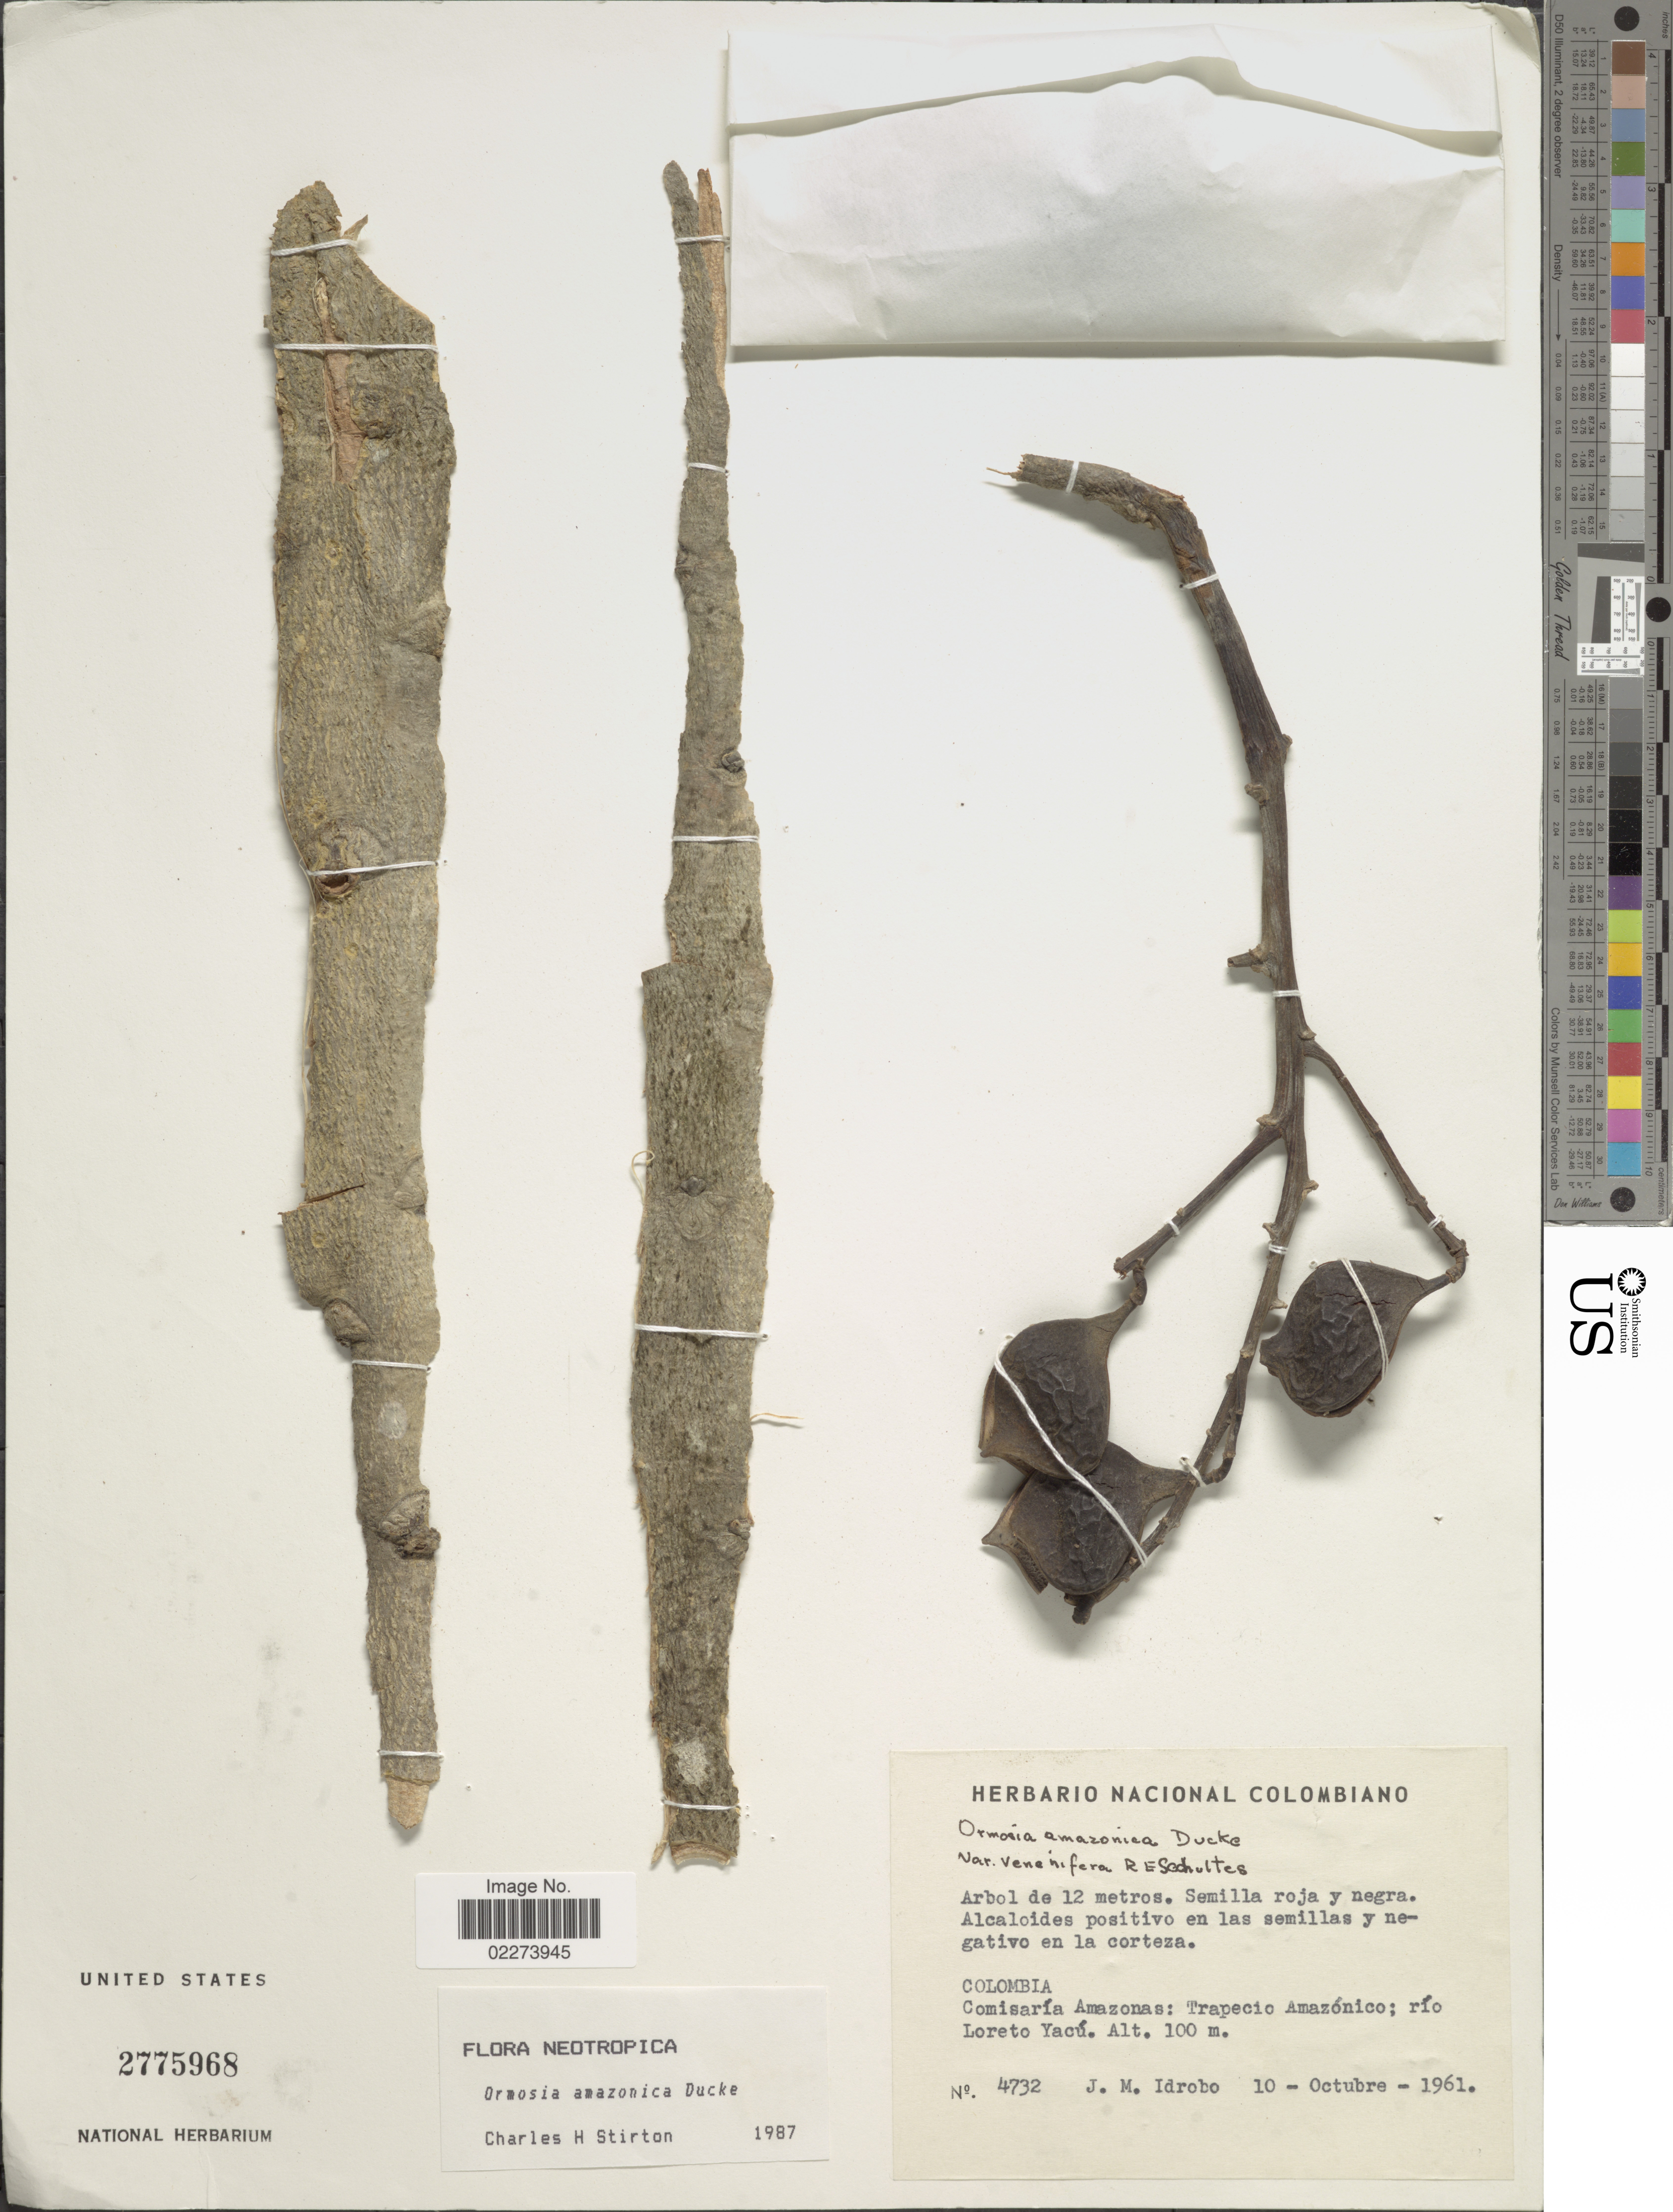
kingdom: Plantae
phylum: Tracheophyta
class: Magnoliopsida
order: Fabales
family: Fabaceae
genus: Ormosia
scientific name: Ormosia amazonica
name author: Ducke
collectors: J. M. Idrobo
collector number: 4732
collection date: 1961-10-10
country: Colombia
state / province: Amazônas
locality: Colombia, Comisaria Amazonas: Trapecio Amazonico: rio Loreto Yacu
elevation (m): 100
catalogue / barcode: US 2775968